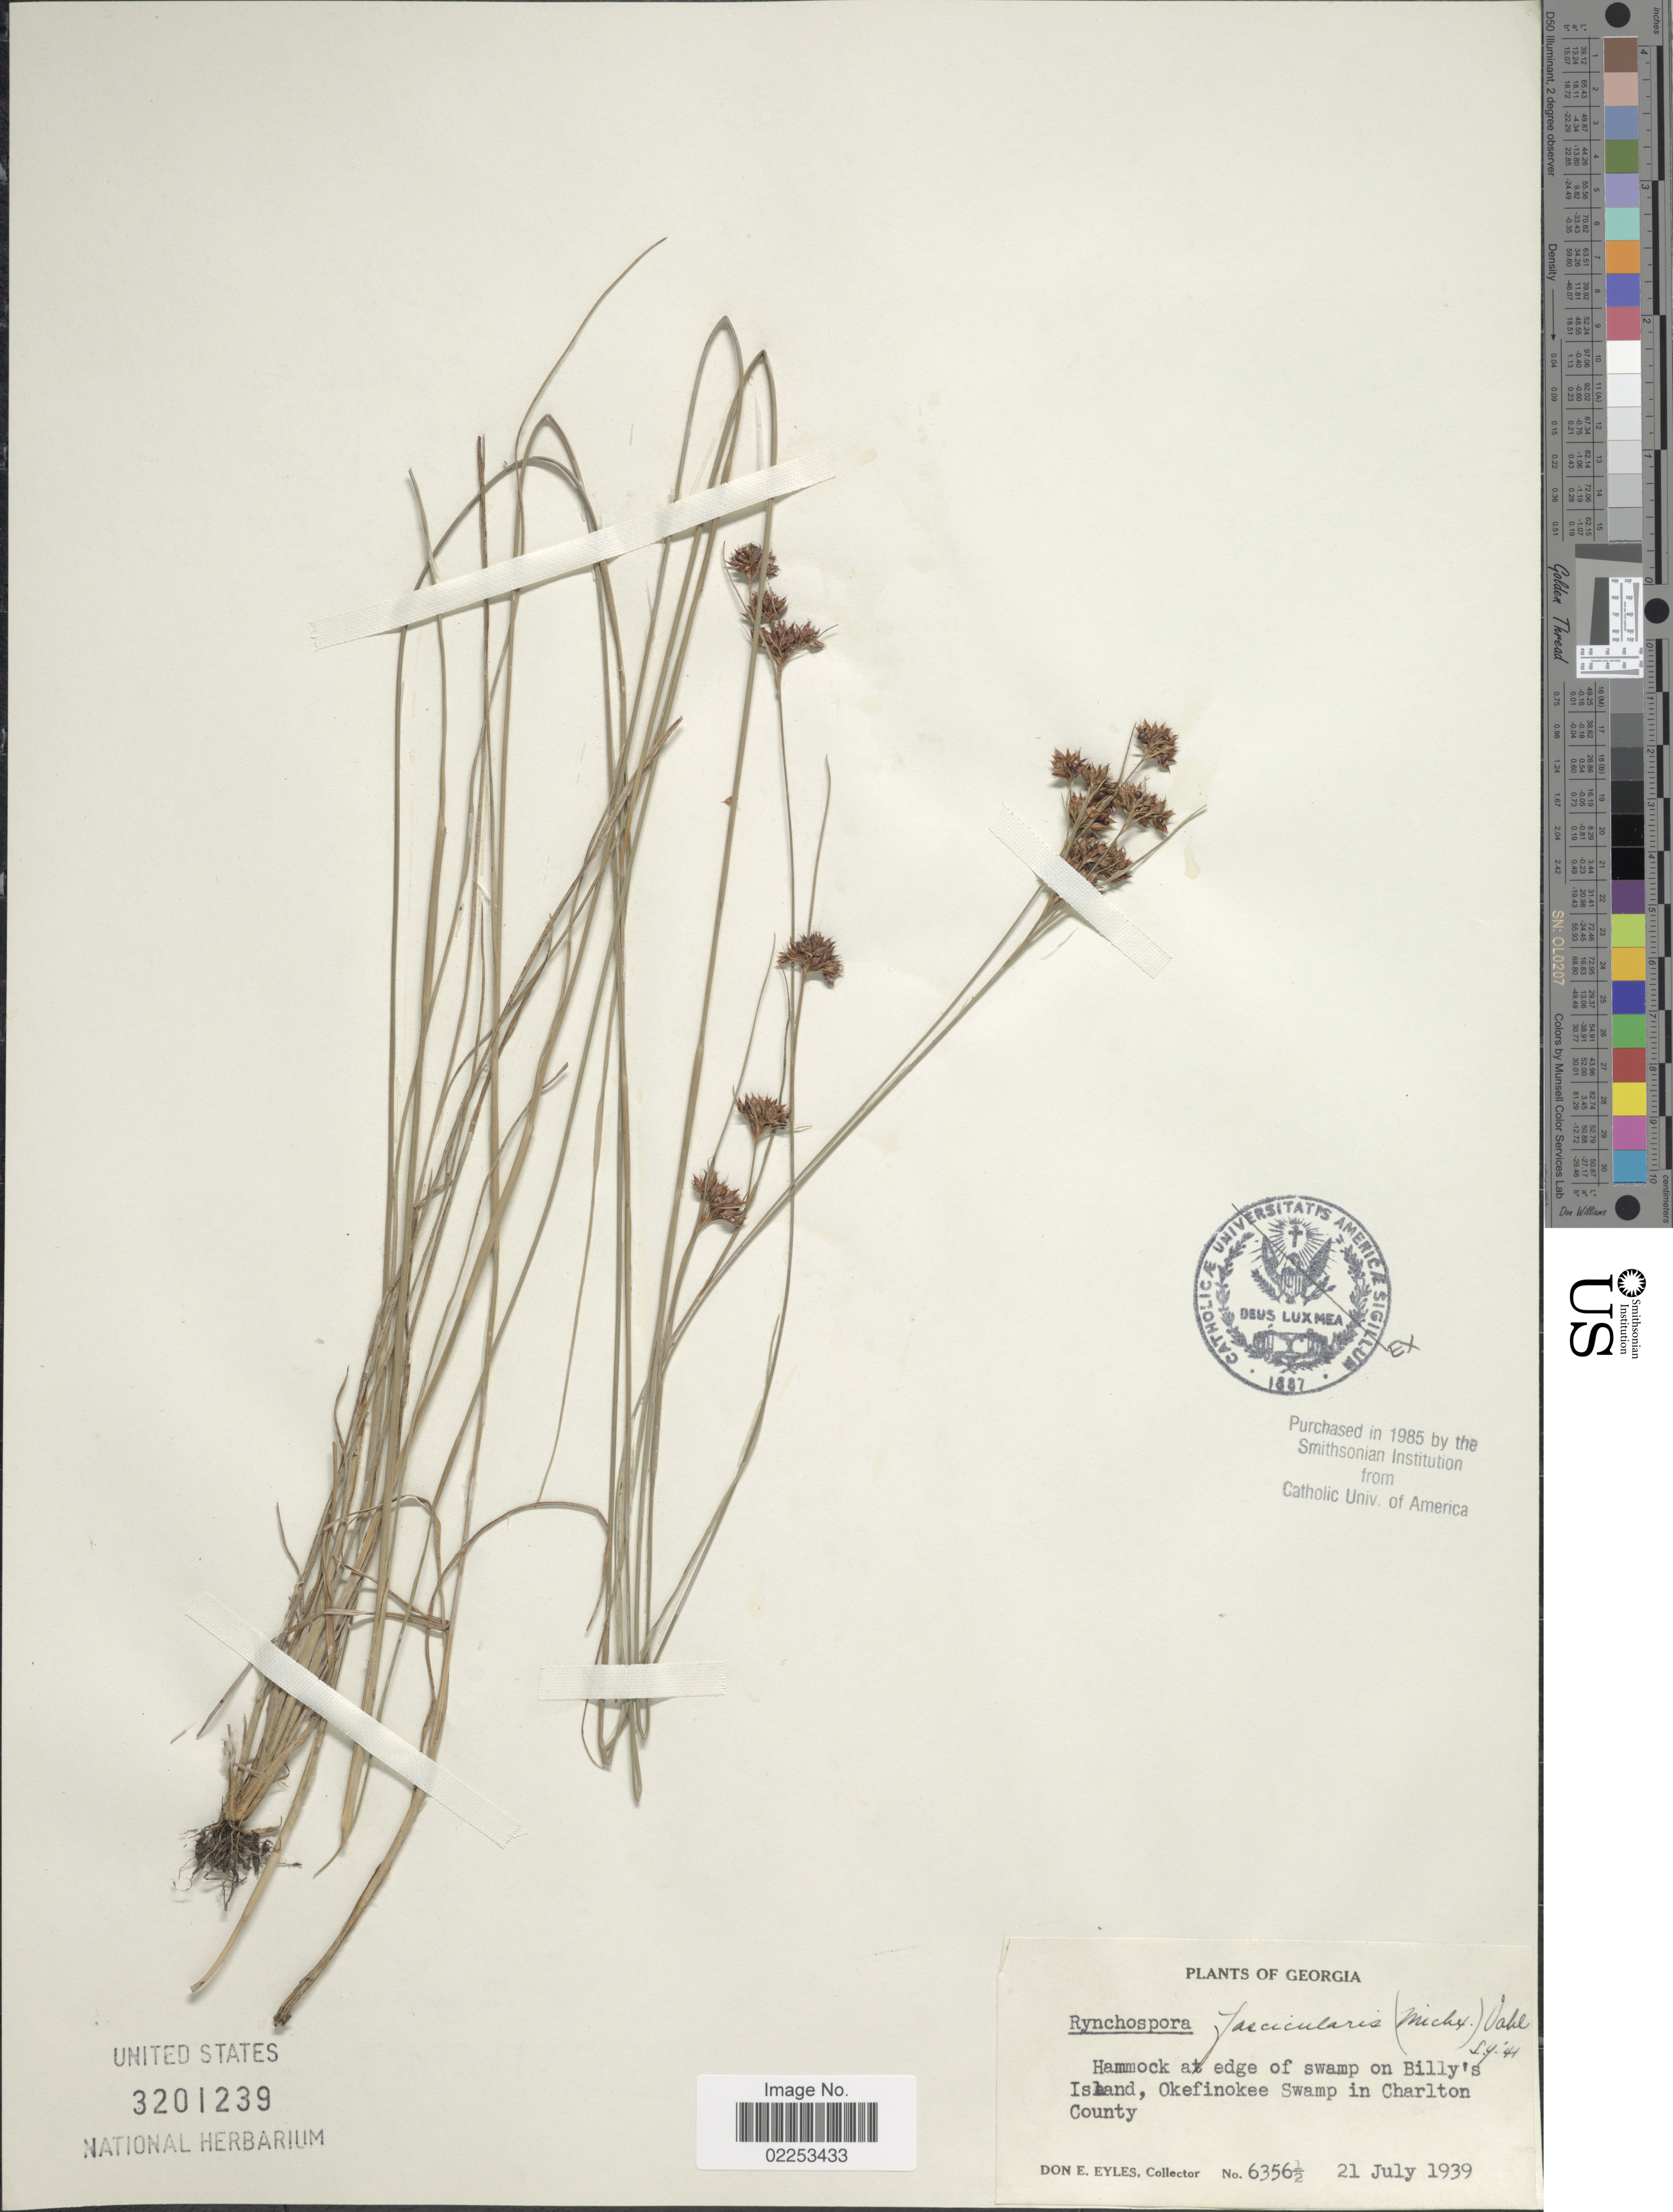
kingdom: Plantae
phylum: Tracheophyta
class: Liliopsida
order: Poales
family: Cyperaceae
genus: Rhynchospora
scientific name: Rhynchospora fascicularis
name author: (Michx.) Vahl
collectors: D. Eyles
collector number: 6356½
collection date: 1939-07-21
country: United States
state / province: Georgia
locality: Hammock at edge of swamp on Billy's Island, Okefinokee Swamp in Charlton County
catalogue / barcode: US 3201239